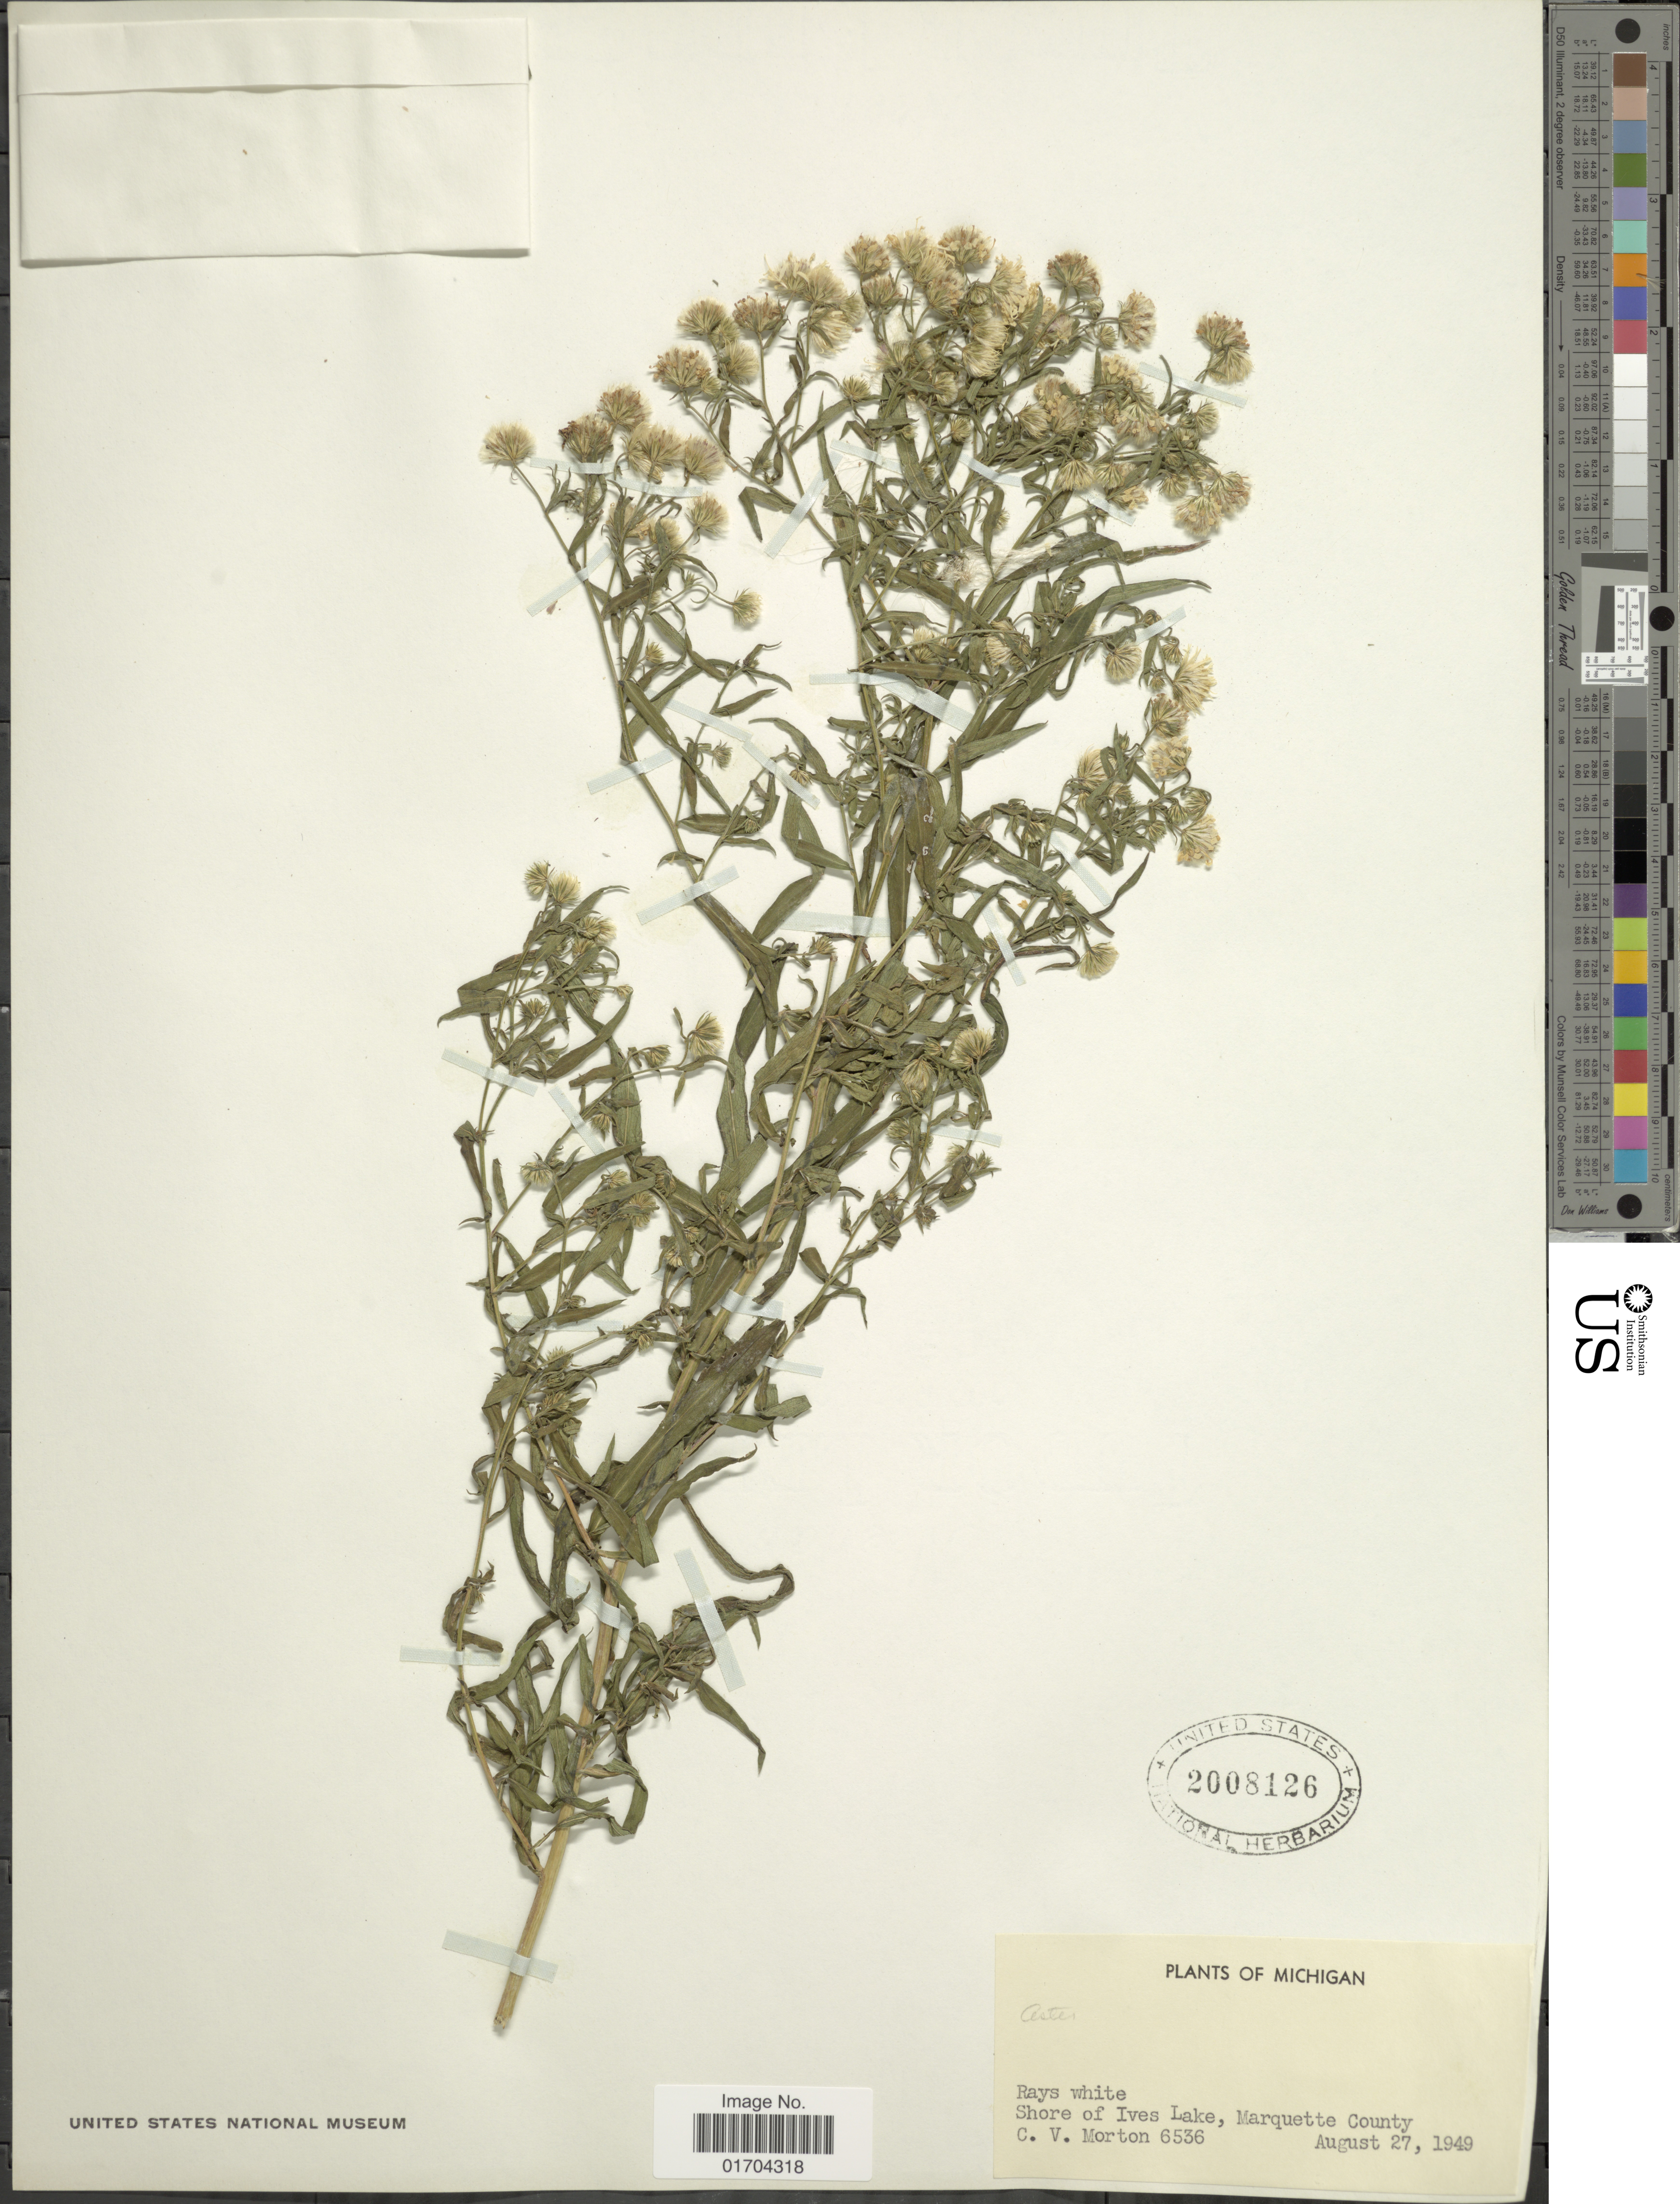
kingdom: Plantae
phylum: Tracheophyta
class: Magnoliopsida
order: Asterales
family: Asteraceae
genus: Symphyotrichum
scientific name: Symphyotrichum sp.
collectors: C. V. Morton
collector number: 6536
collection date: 1949-08-27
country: United States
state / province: Michigan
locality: Shore of Ives Lake, Marquette County.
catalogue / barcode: US 2008126